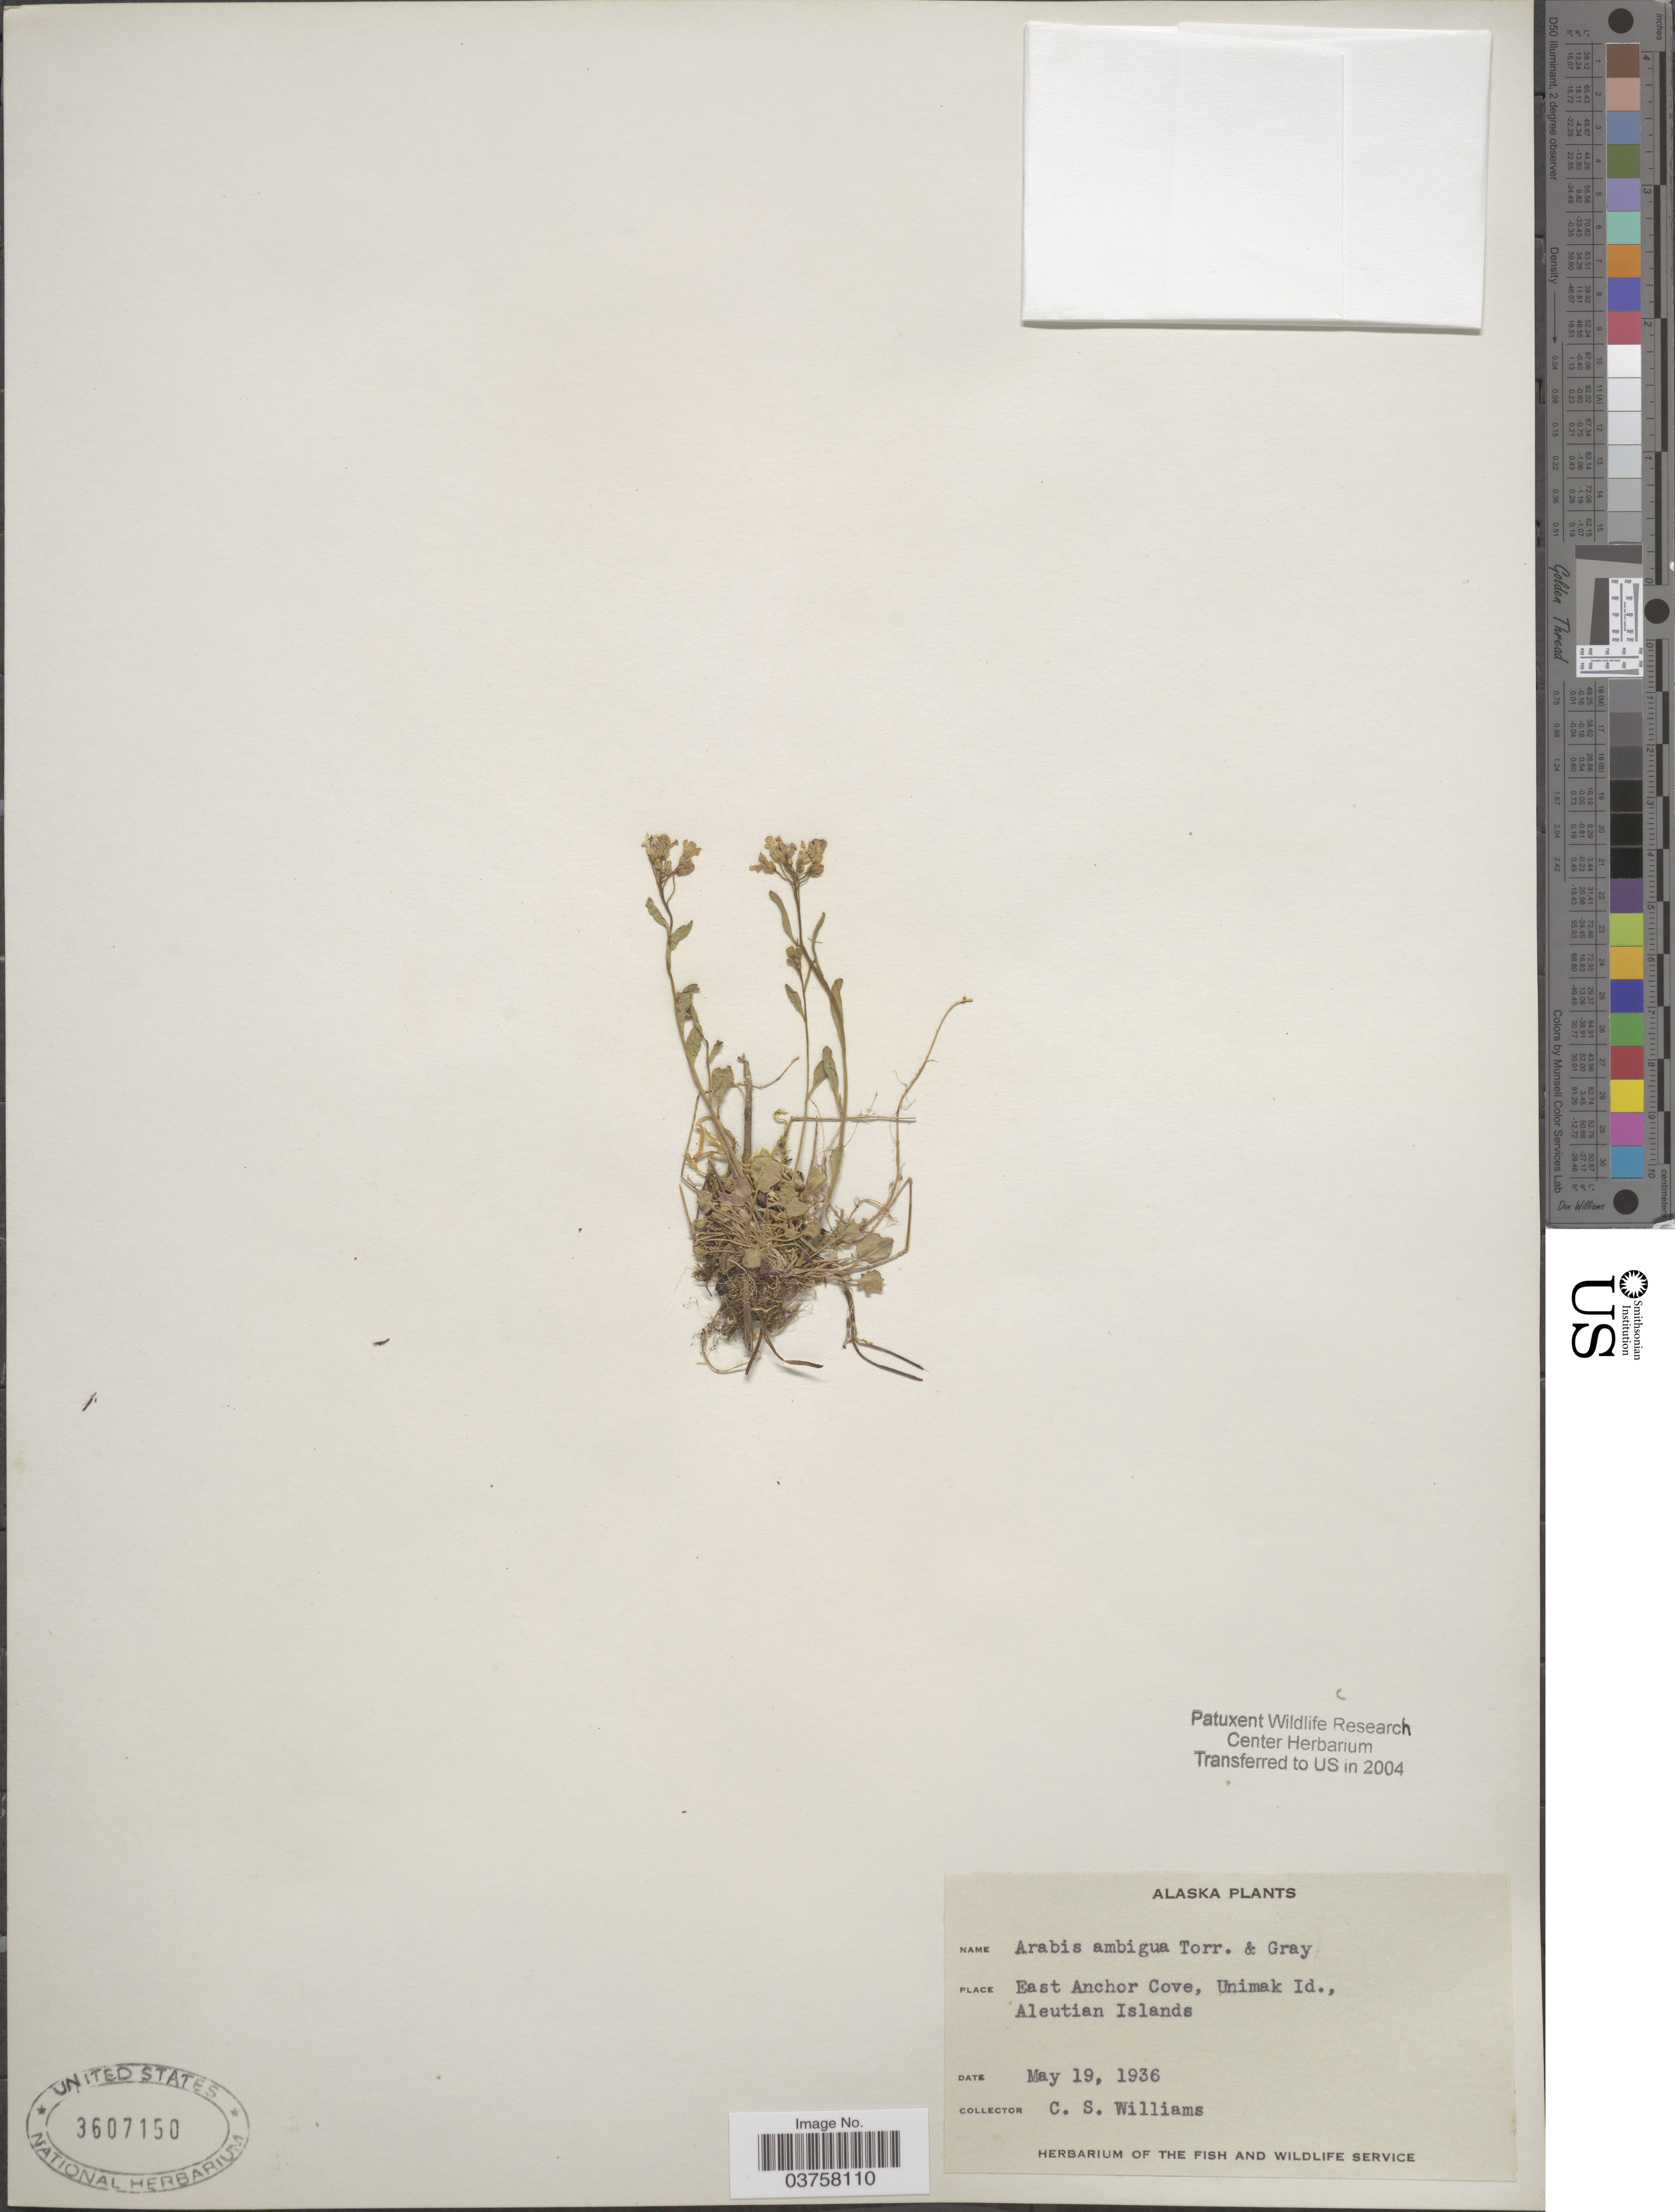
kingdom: Plantae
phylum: Tracheophyta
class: Magnoliopsida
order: Brassicales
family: Brassicaceae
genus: Arabis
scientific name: Arabis lyrata var. kamchatica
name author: Fisch. ex DC.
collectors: C. Williams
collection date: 1936-05-19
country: United States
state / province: Alaska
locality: East Anchor Cove, Unimak Id., Aleutian Islands.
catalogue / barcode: US 3607150